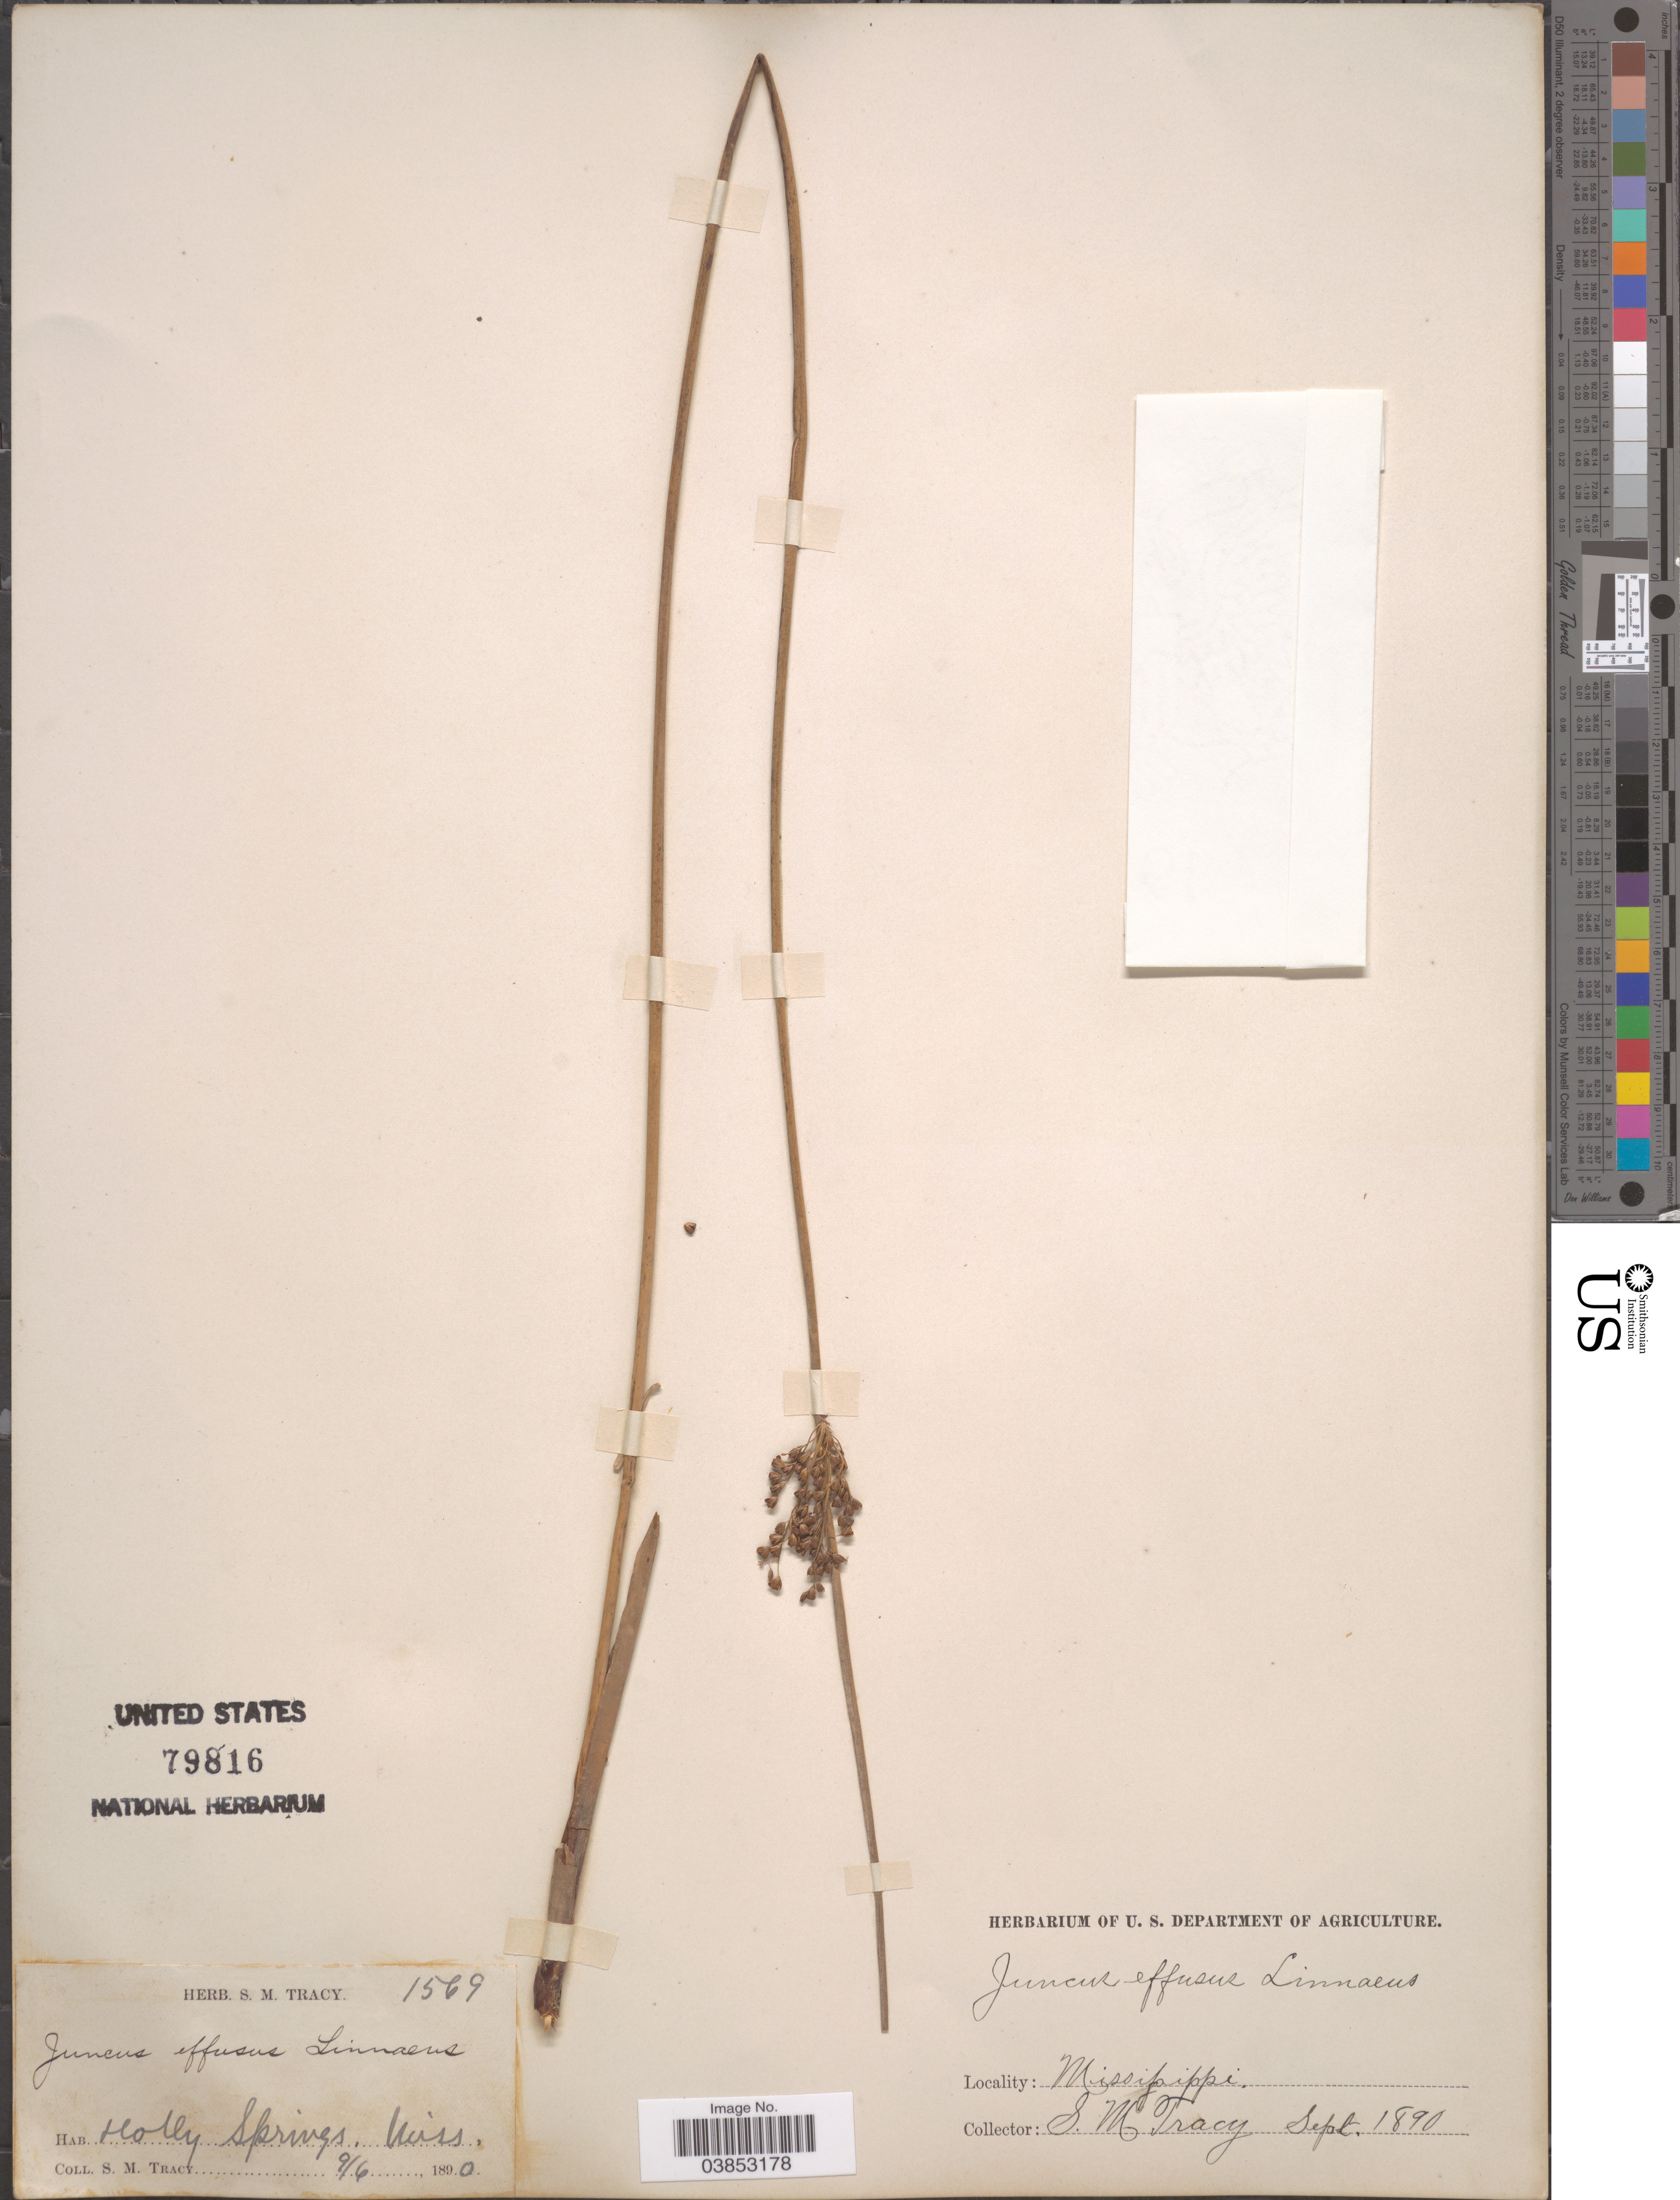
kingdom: Plantae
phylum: Tracheophyta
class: Liliopsida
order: Poales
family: Juncaceae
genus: Juncus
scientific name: Juncus effusus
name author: L.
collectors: S. M. Tracy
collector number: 1569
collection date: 1890-09-06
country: United States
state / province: Mississippi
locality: Holly Springs.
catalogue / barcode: US 79816